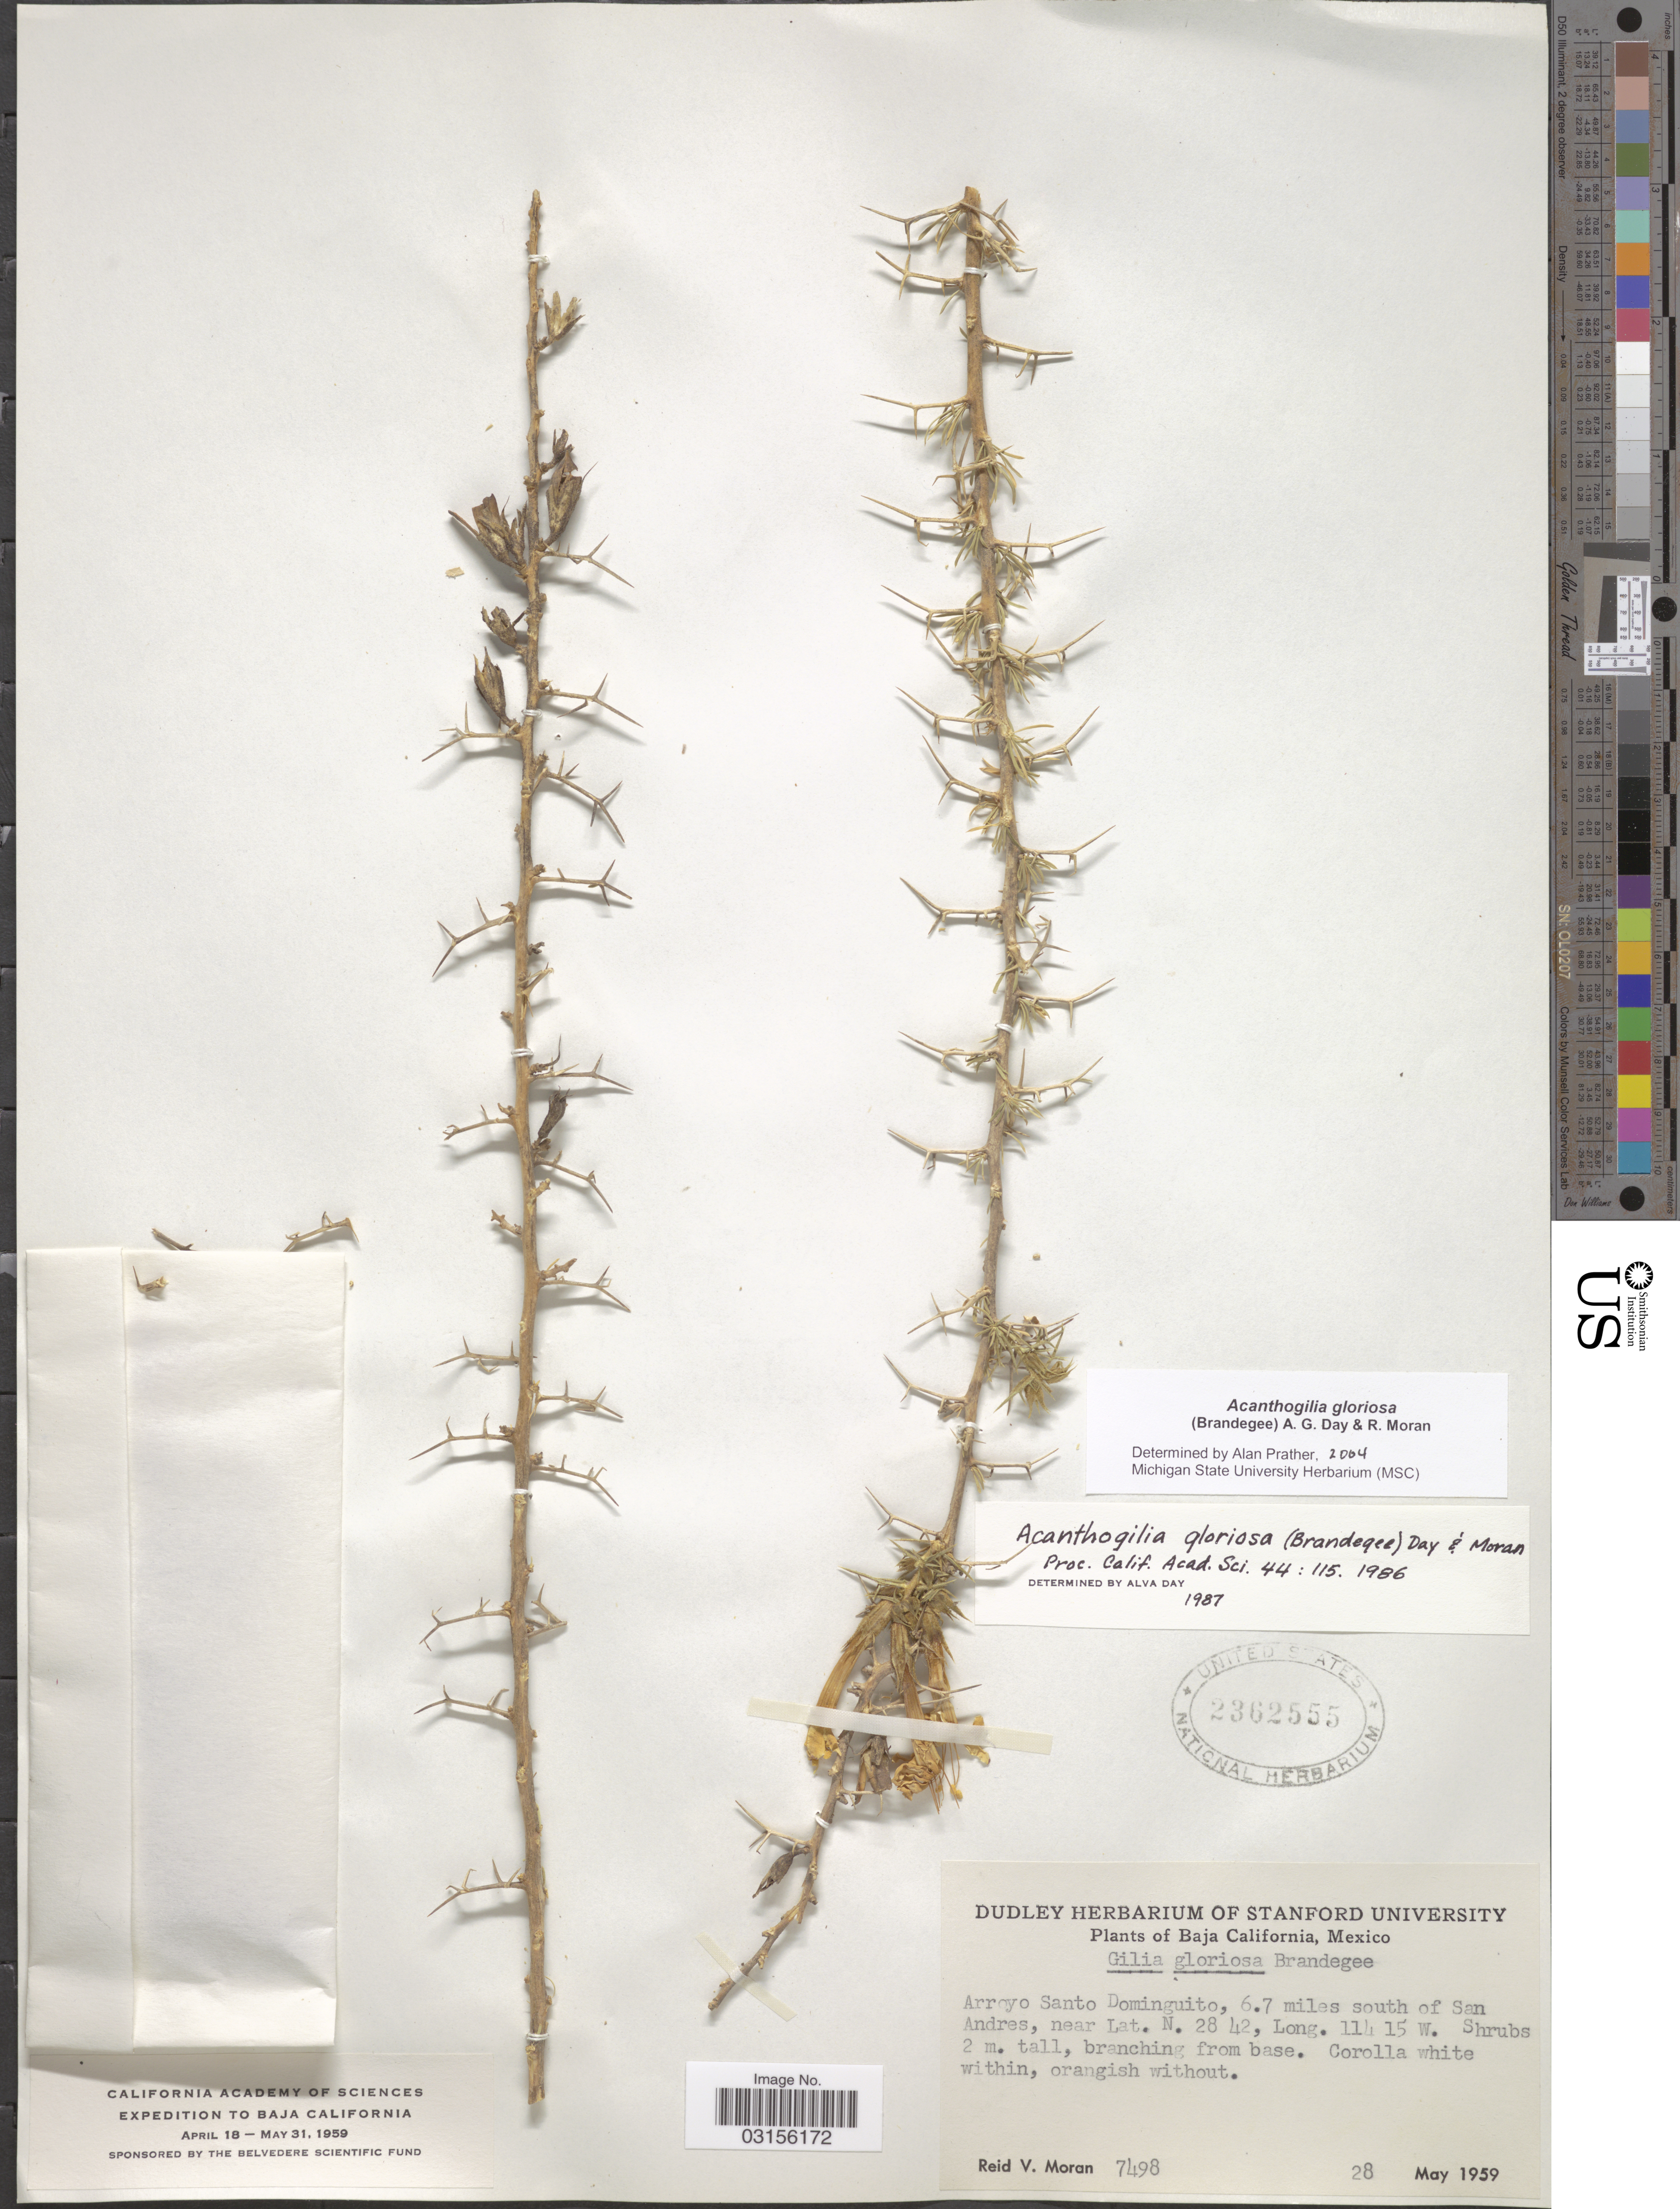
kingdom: Plantae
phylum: Tracheophyta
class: Magnoliopsida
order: Ericales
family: Polemoniaceae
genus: Acanthogilia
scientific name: Acanthogilia gloriosa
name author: (Brandegee) A. Day & R.C. Moran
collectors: R. V. Moran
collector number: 7498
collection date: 1959-05-28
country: Mexico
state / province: Baja California Norte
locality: Arroyo Santo Dominguito, 6.7 miles south of San Andres.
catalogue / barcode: US 2362555